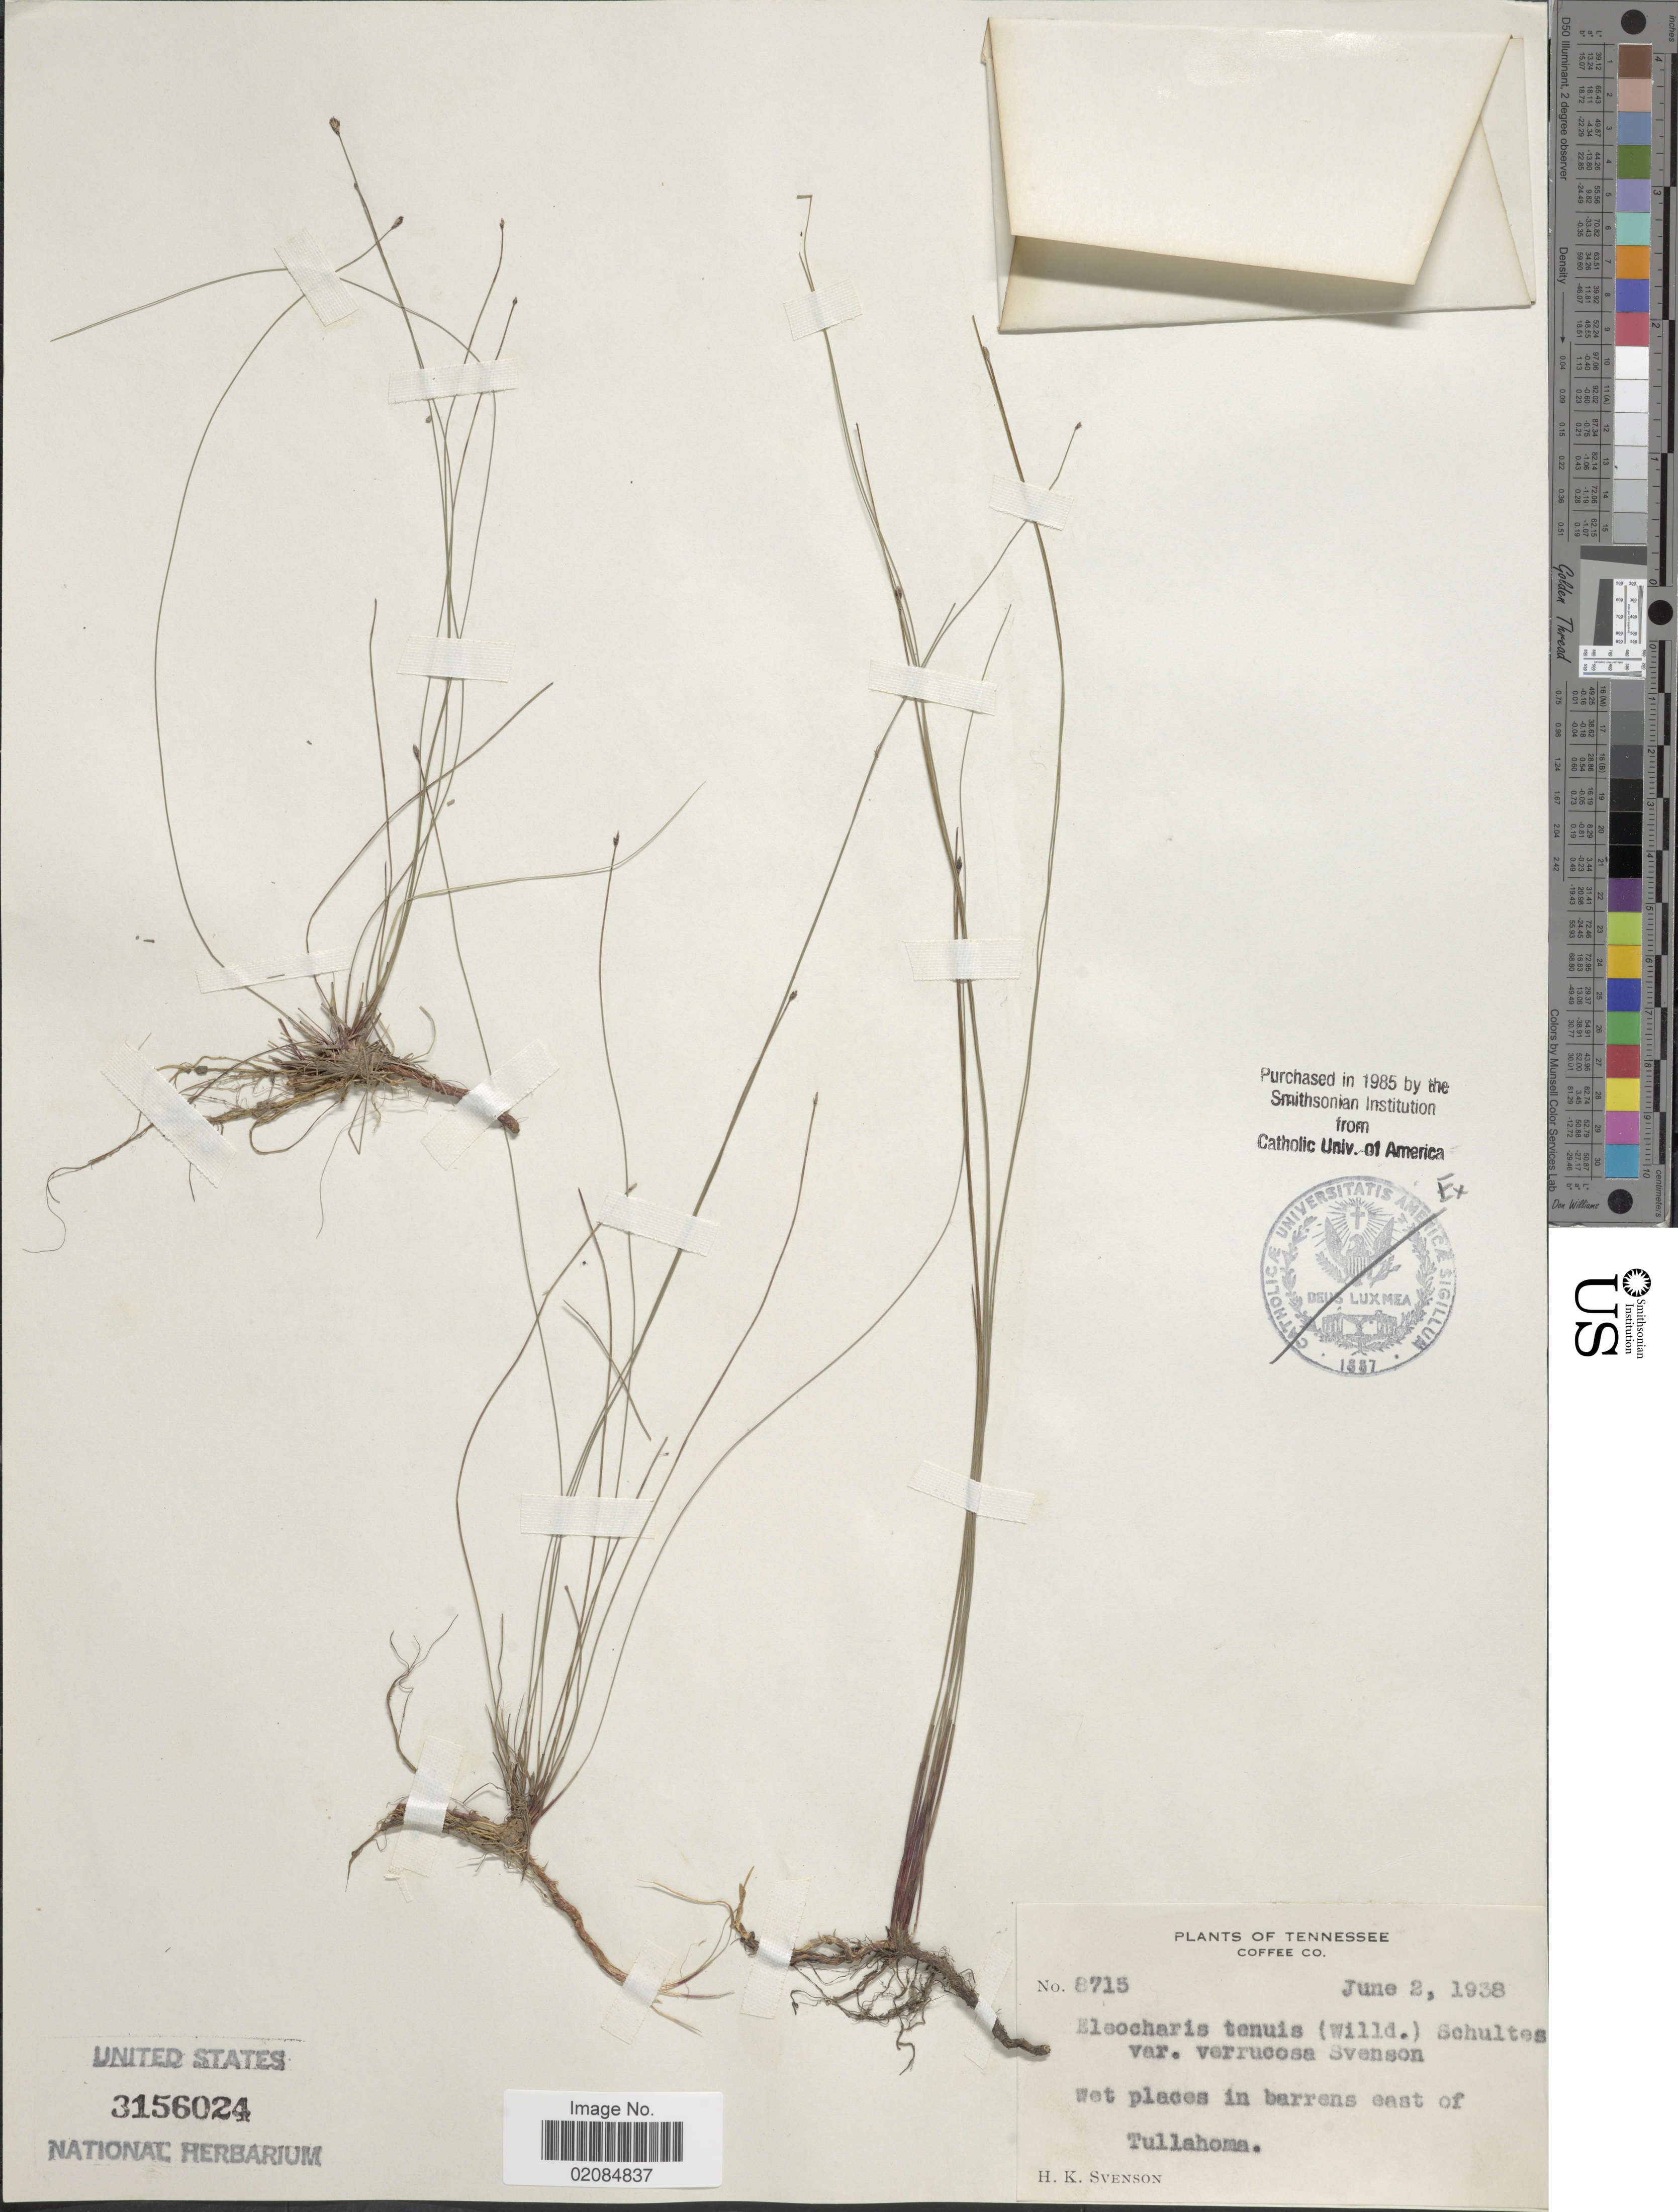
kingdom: Plantae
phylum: Tracheophyta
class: Liliopsida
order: Poales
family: Cyperaceae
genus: Eleocharis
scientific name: Eleocharis tenuis var. verrucosa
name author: (Svenson) Svenson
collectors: H. K. Svenson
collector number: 8715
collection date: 1938-06-02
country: United States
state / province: Tennessee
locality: Coffee Co. Wet places in barrens east of Tullahoma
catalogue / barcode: US 3156024